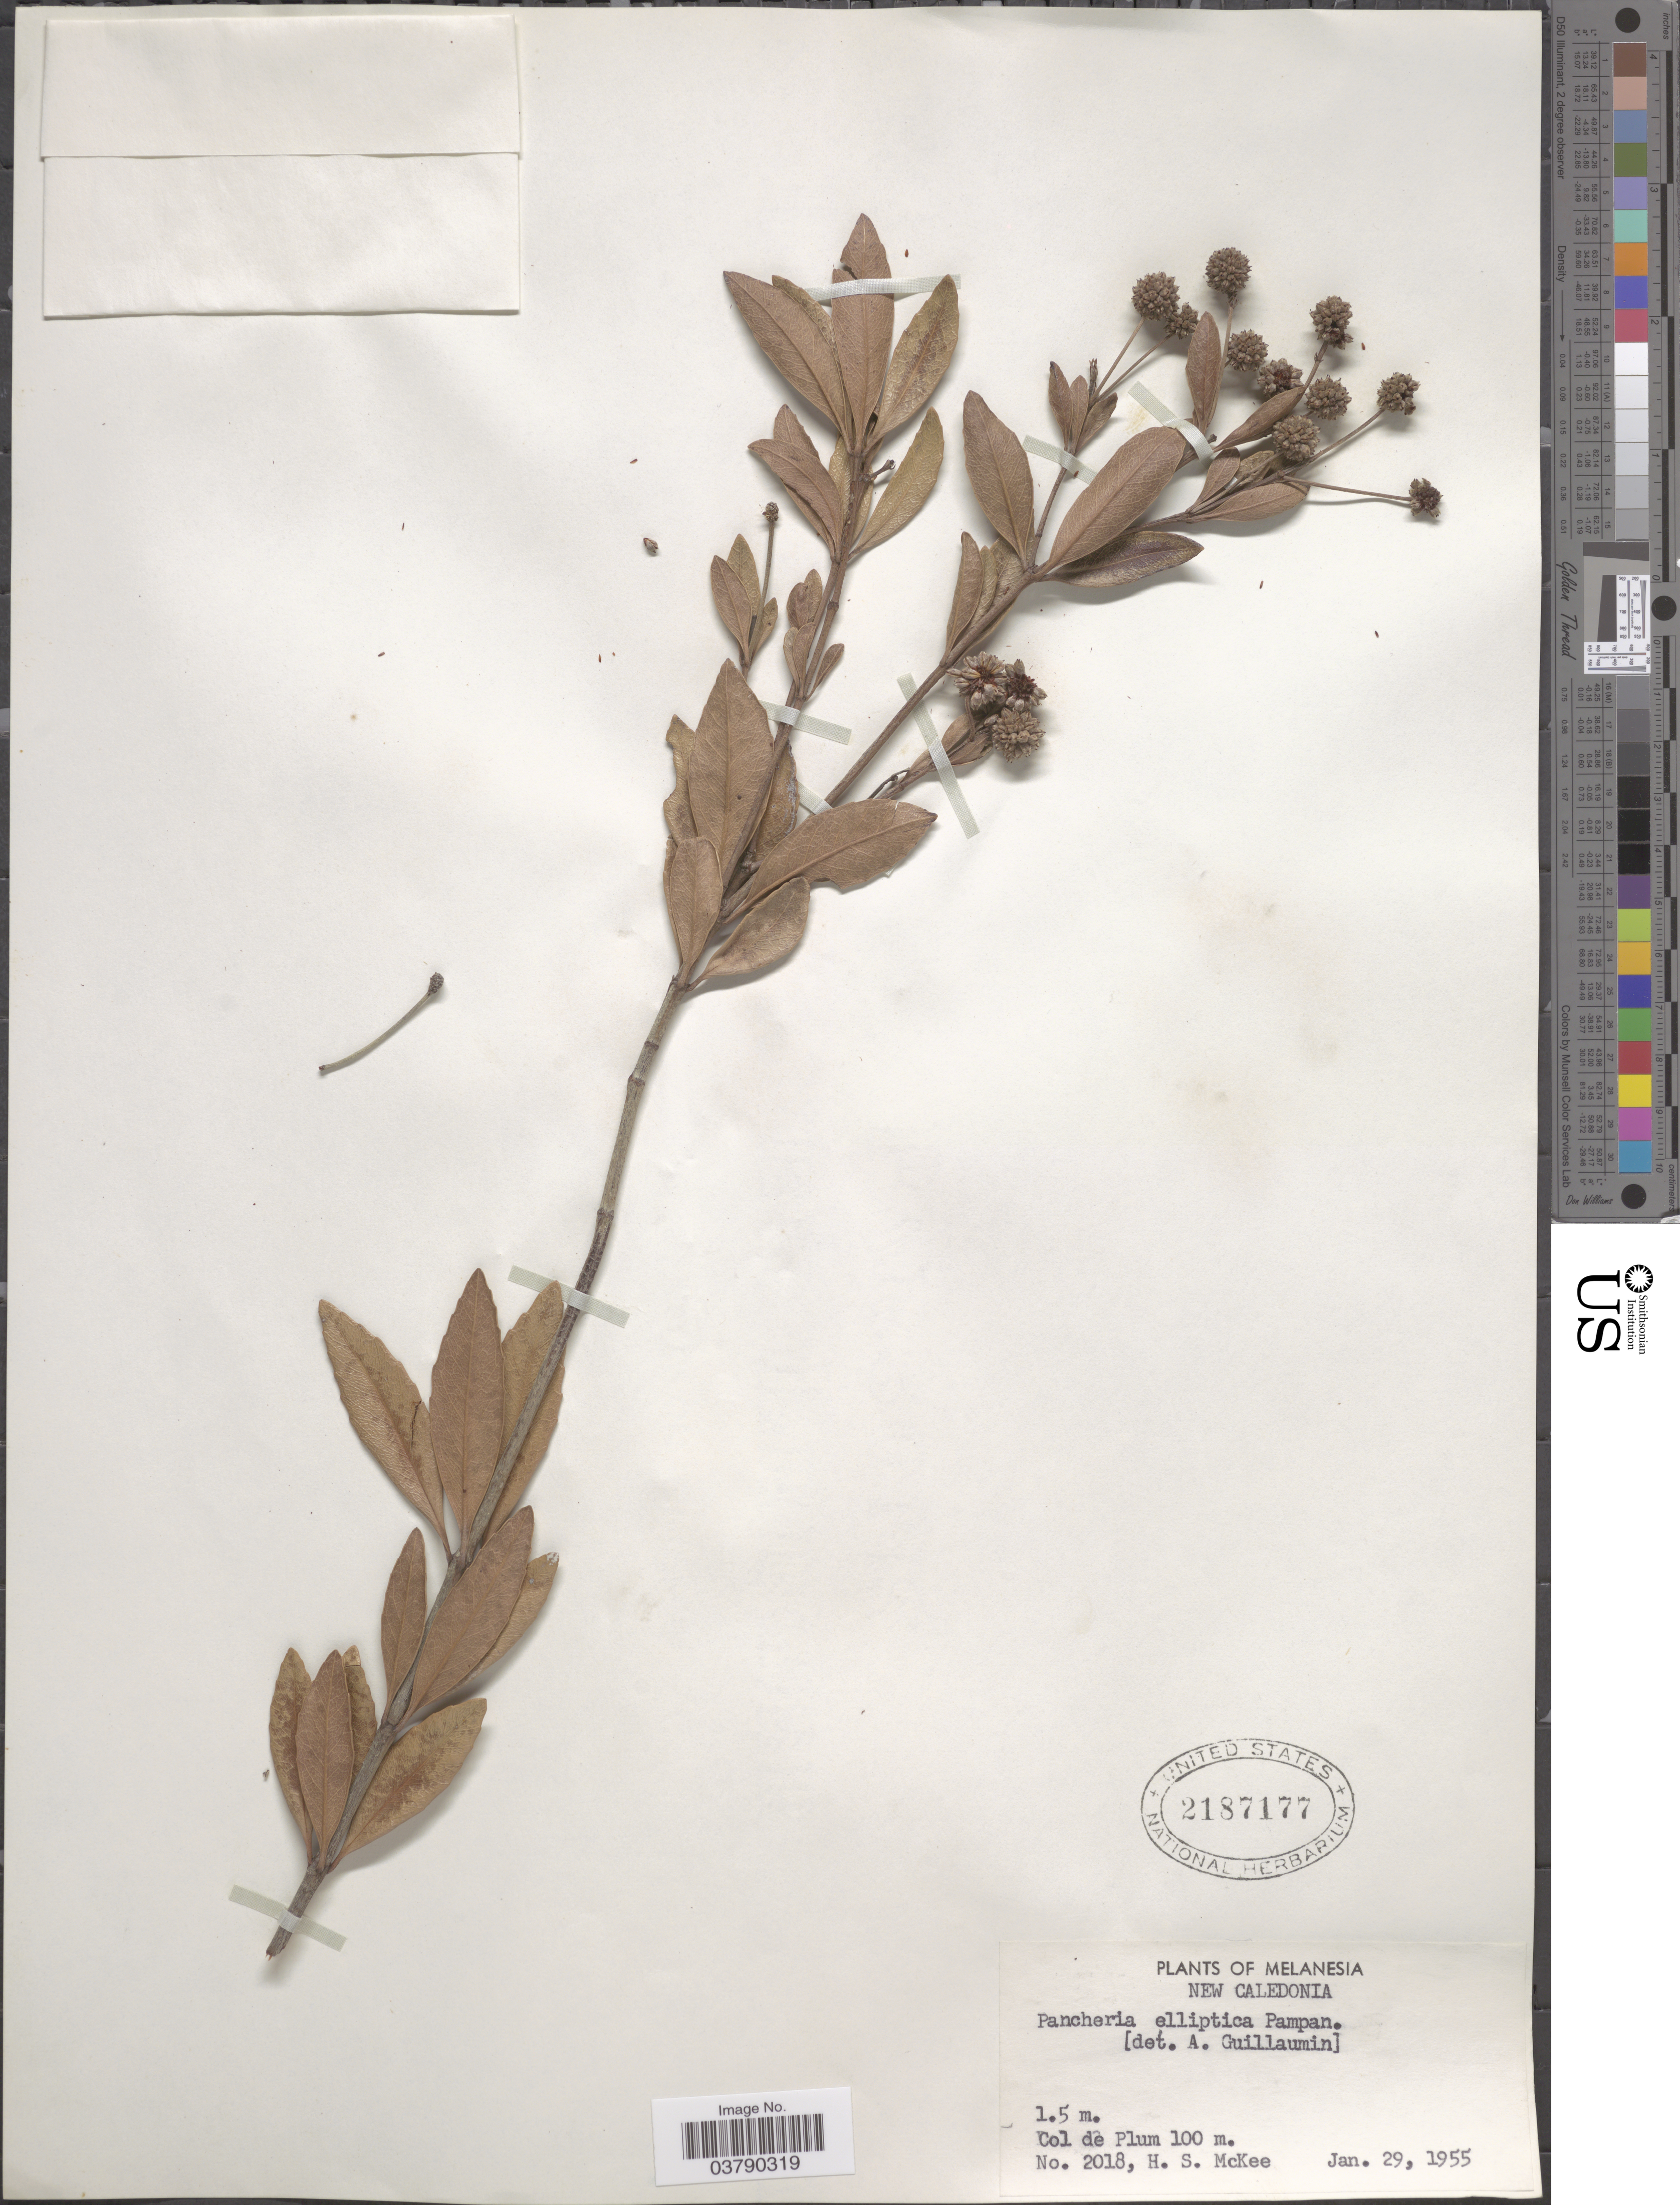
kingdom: Plantae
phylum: Tracheophyta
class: Magnoliopsida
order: Oxalidales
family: Cunoniaceae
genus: Pancheria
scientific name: Pancheria elliptica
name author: Pamp.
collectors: H. S. McKee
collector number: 2018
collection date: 1955-01-29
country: New Caledonia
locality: Melanesia. Col de Plum.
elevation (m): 100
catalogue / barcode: US 2187177